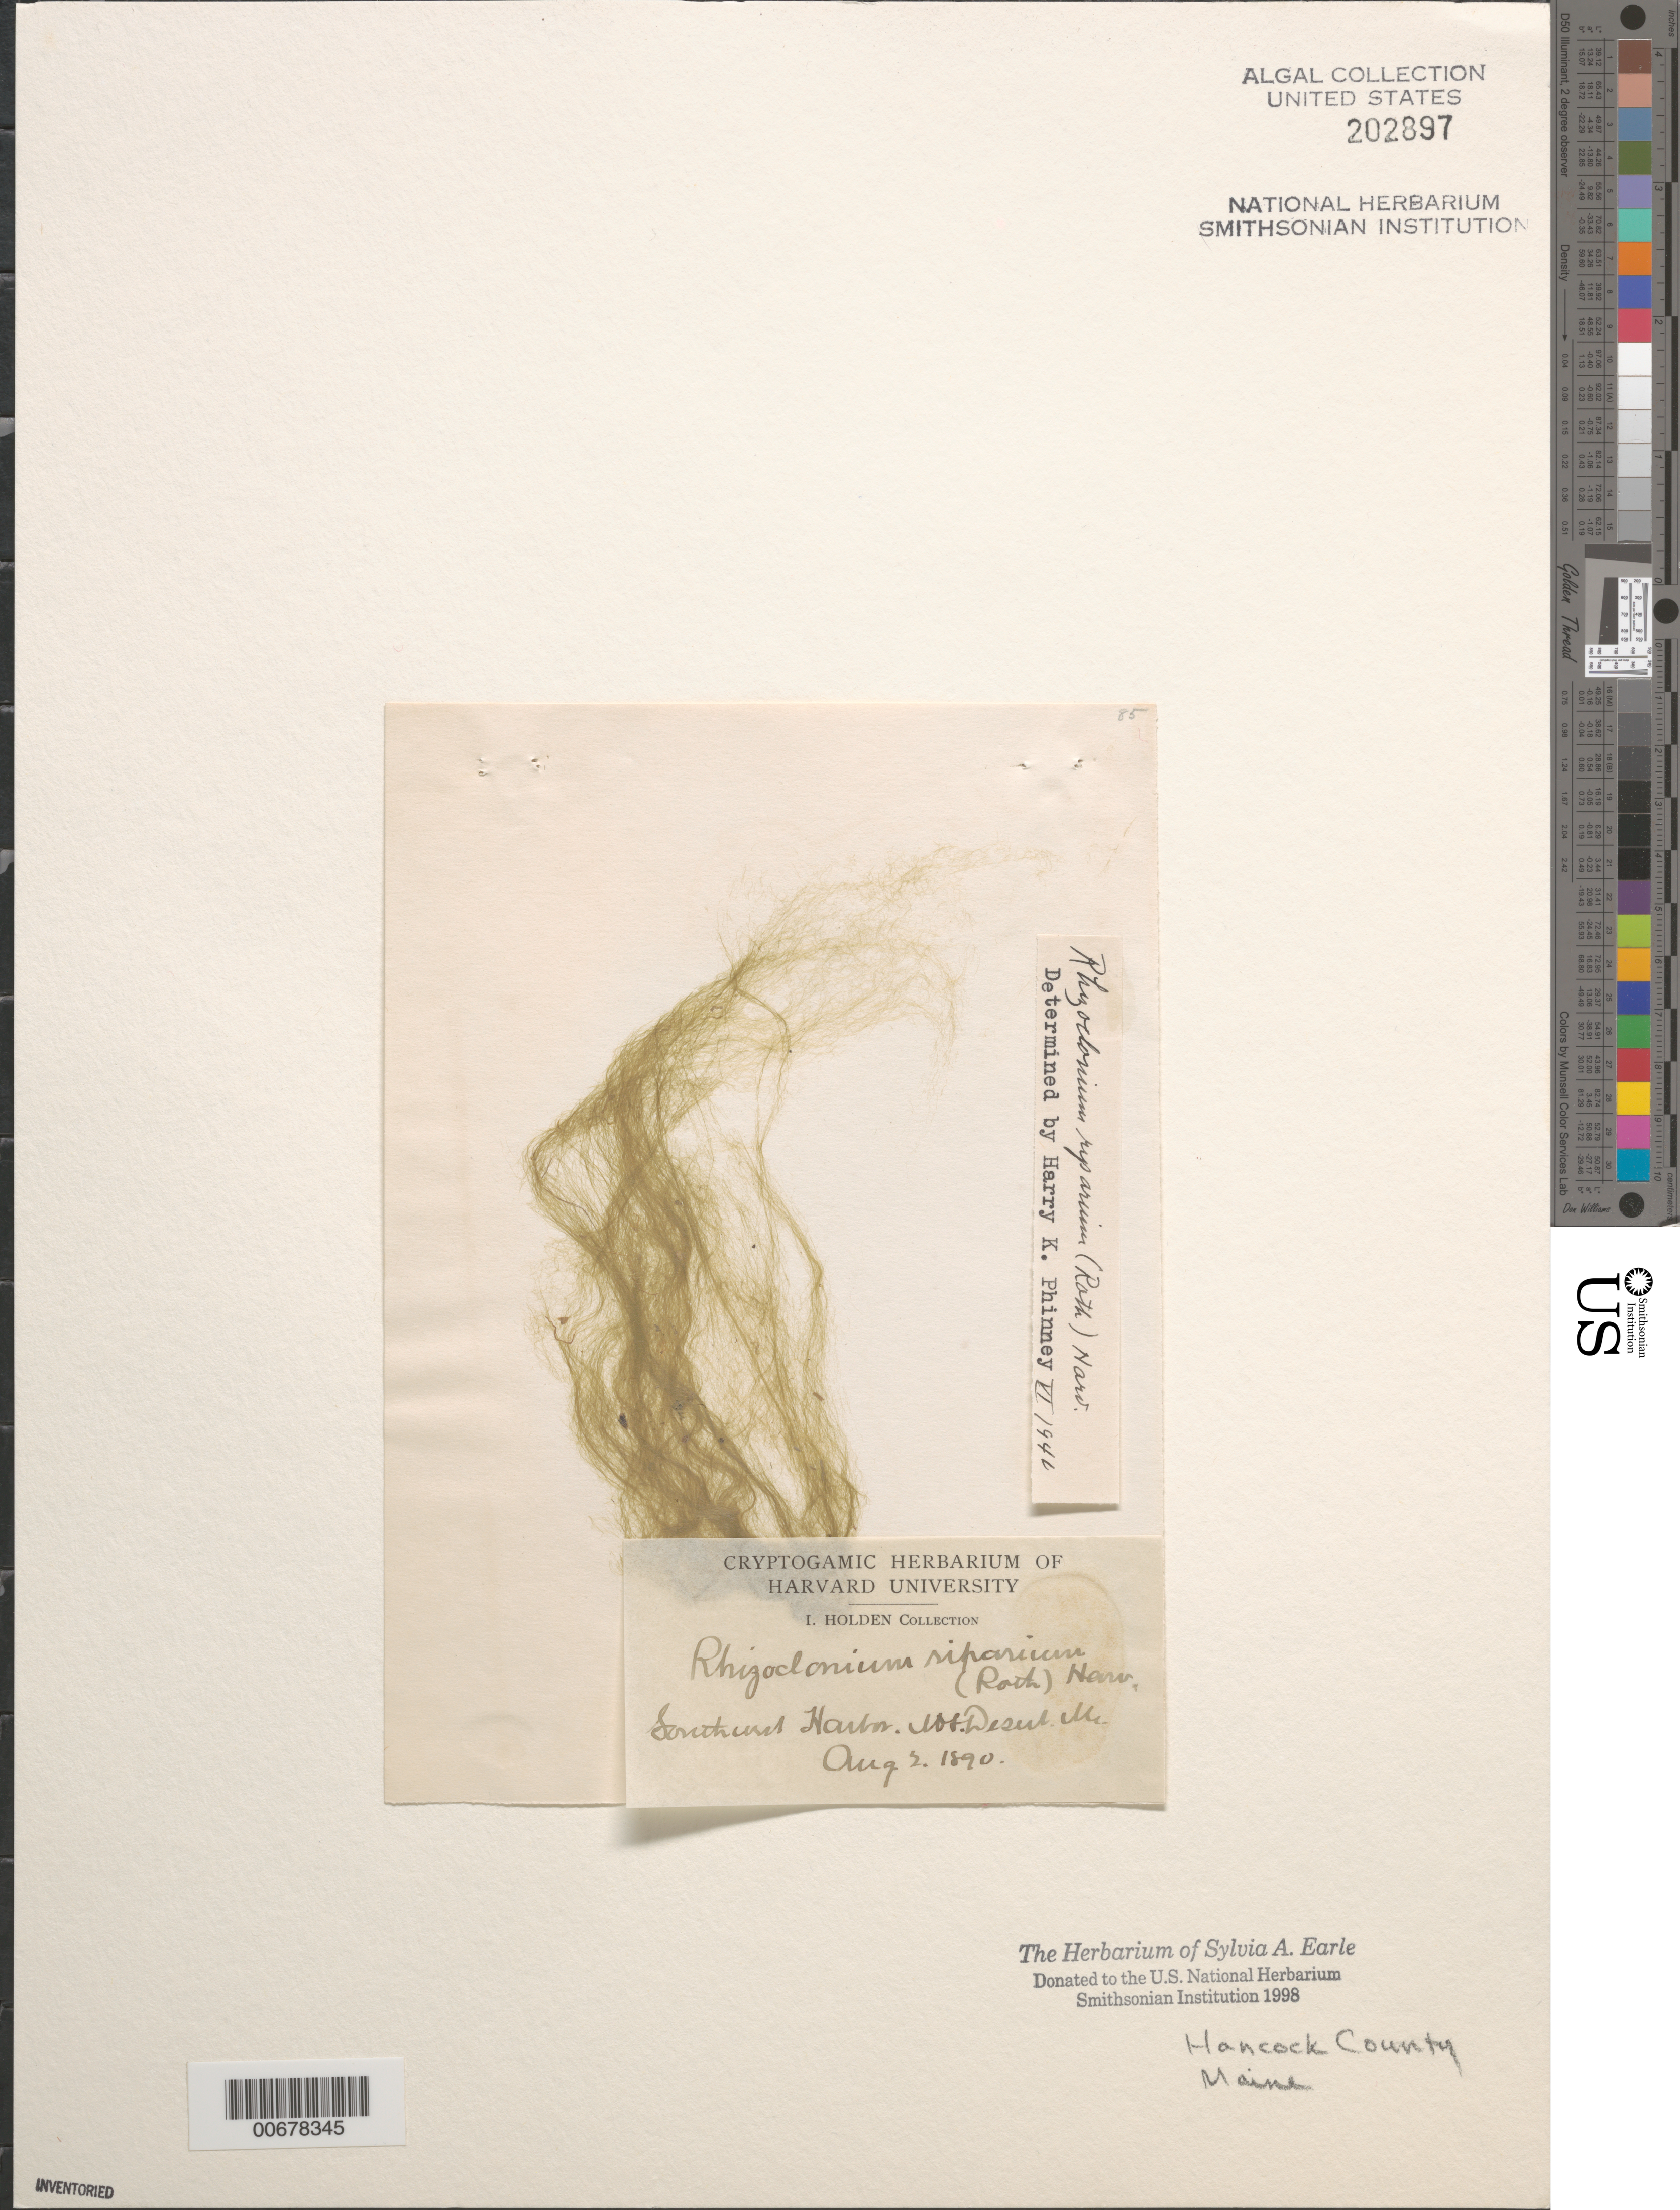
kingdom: Plantae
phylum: Chlorophyta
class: Ulvophyceae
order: Cladophorales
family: Cladophoraceae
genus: Rhizoclonium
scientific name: Rhizoclonium riparium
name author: (Roth) Harv.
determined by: Phinney, H. K.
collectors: I. Holden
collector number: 85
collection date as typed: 02 Aug 1890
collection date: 1890-08-02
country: United States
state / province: Maine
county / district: Hancock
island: Mount Desert Island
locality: Southwest Harbor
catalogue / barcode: US 202897